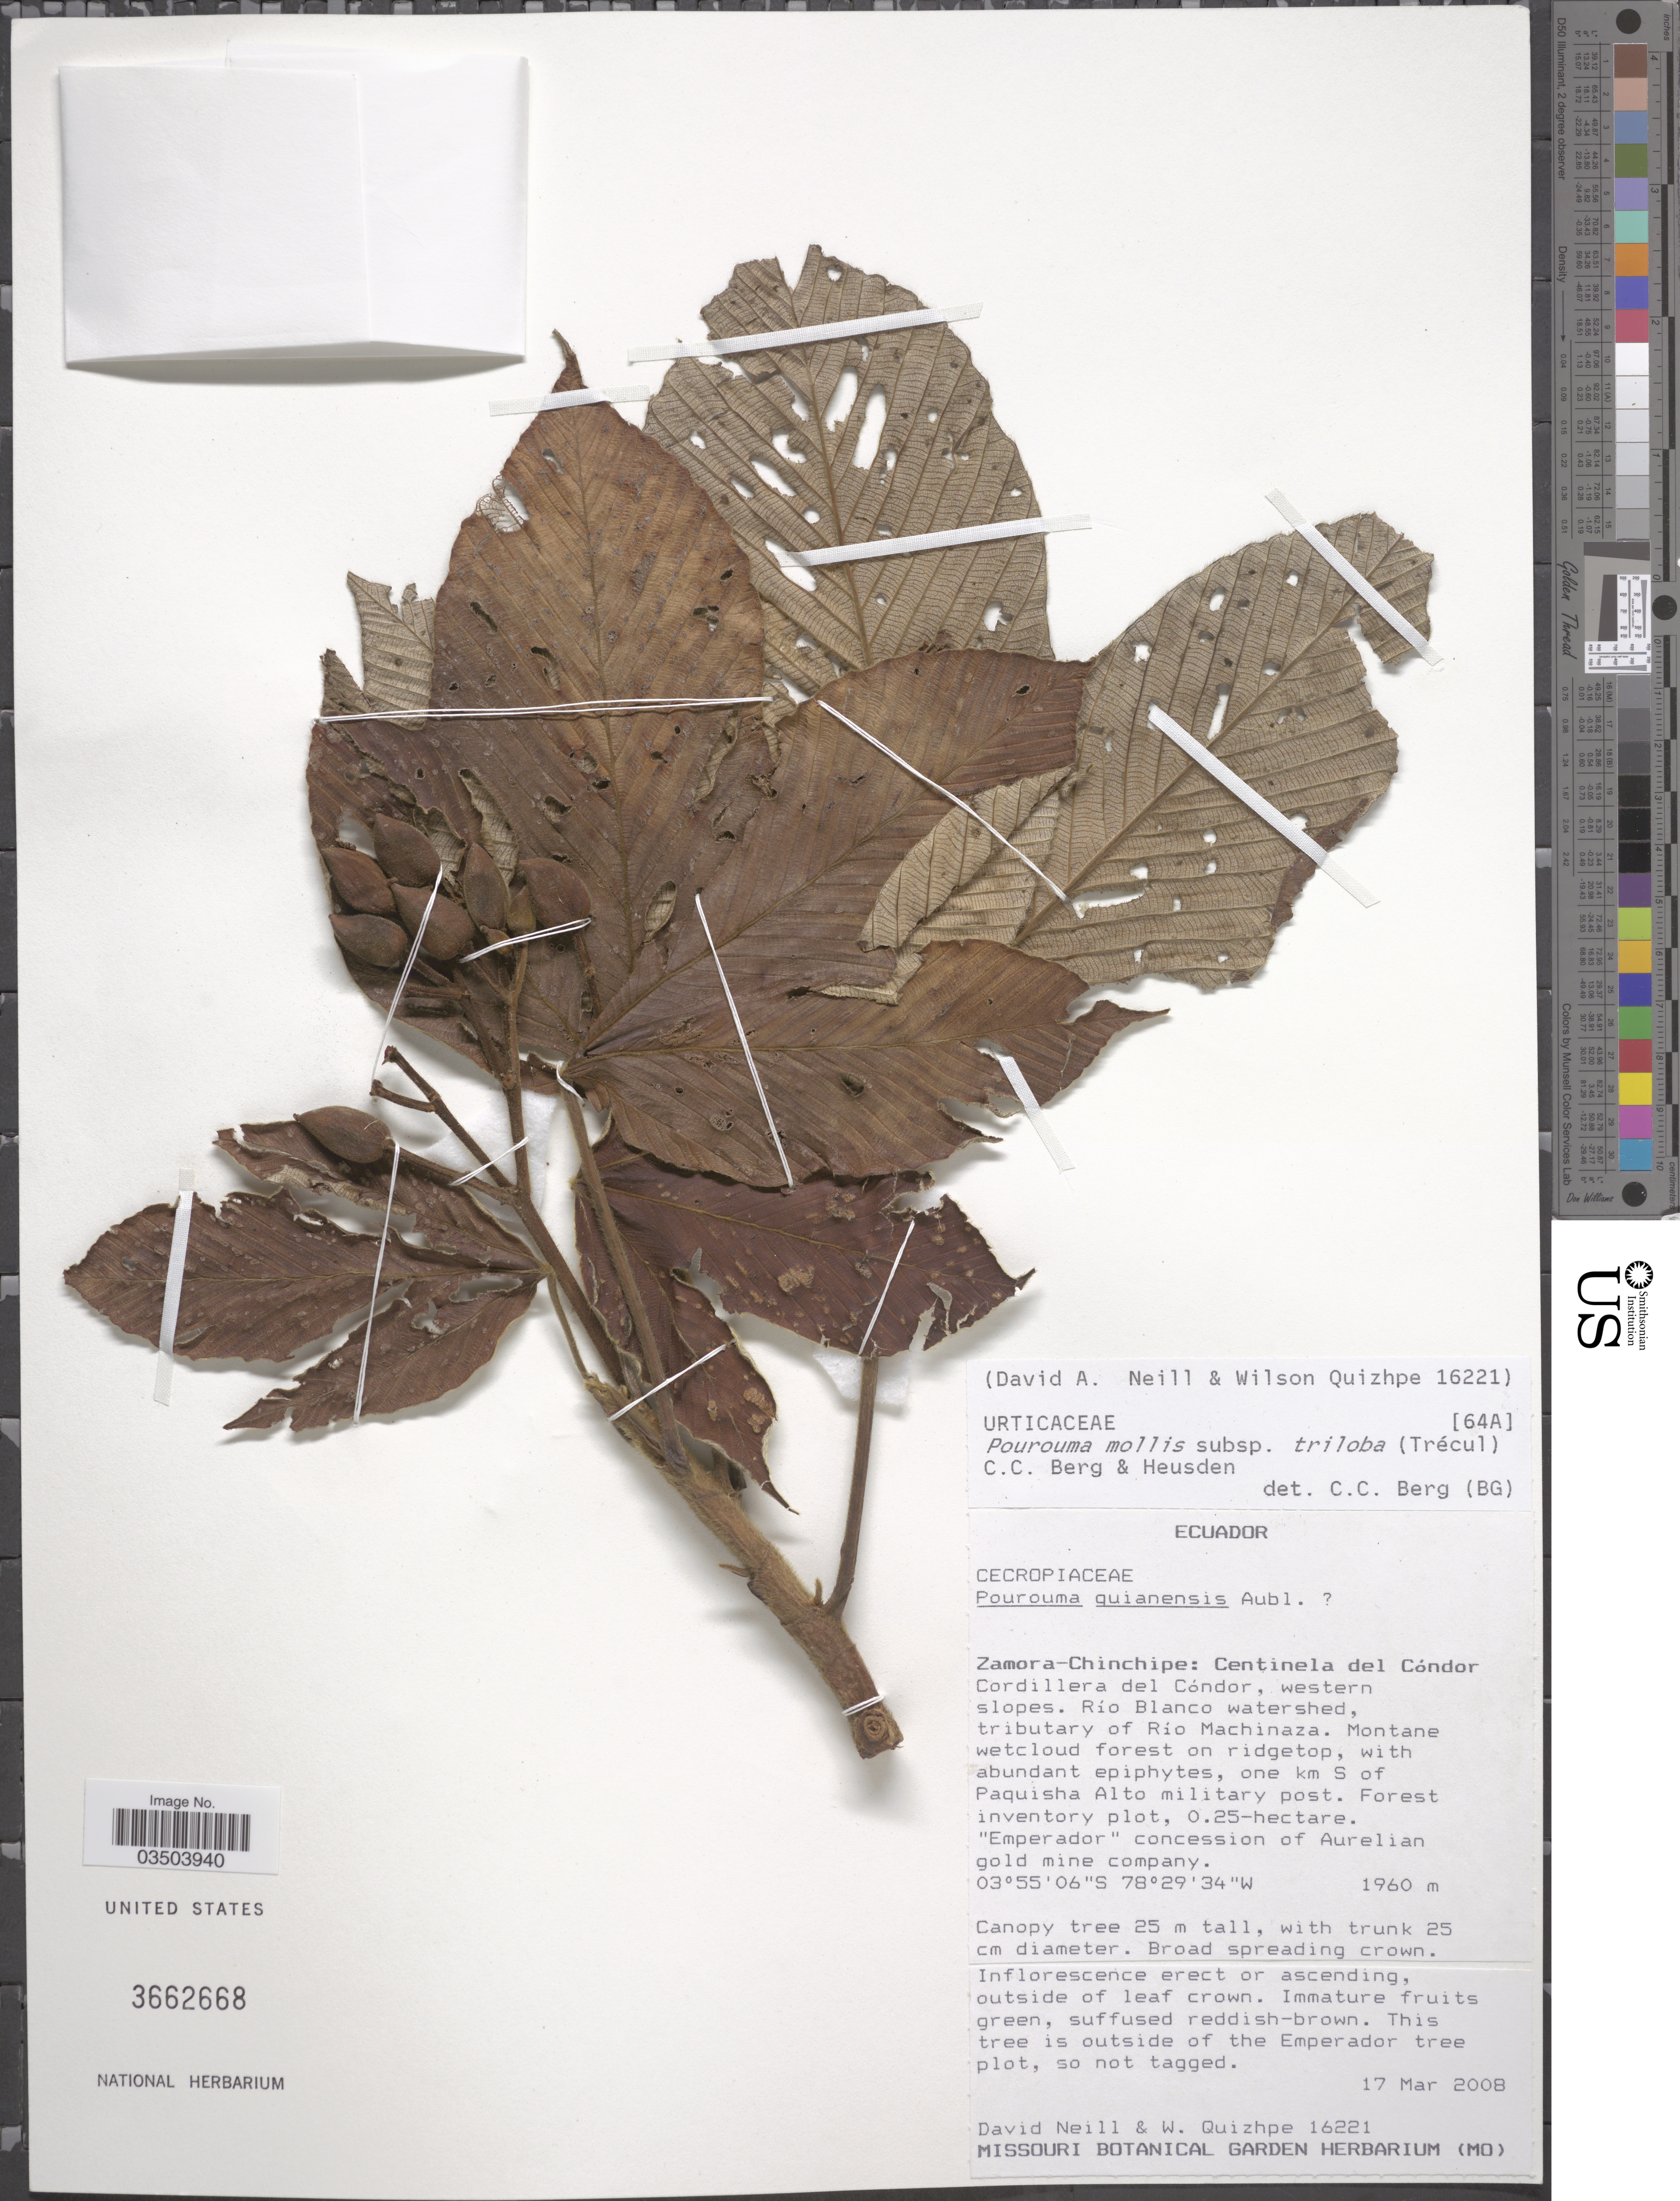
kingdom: Plantae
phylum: Tracheophyta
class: Magnoliopsida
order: Rosales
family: Urticaceae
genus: Pourouma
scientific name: Pourouma mollis subsp. triloba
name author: (Trécul) C.C. Berg & Heusden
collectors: D. Neill & W. Quizhpe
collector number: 16221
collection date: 2008-03-17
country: Ecuador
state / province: Zamora-Chinchipe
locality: Centinela del Cóndor. Cordillera del Cóndor, western slopes. Río Blanco watershed, tributary of Río Machinaza. One km S of Paquisha Alto military post.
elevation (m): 1960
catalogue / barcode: US 3662668